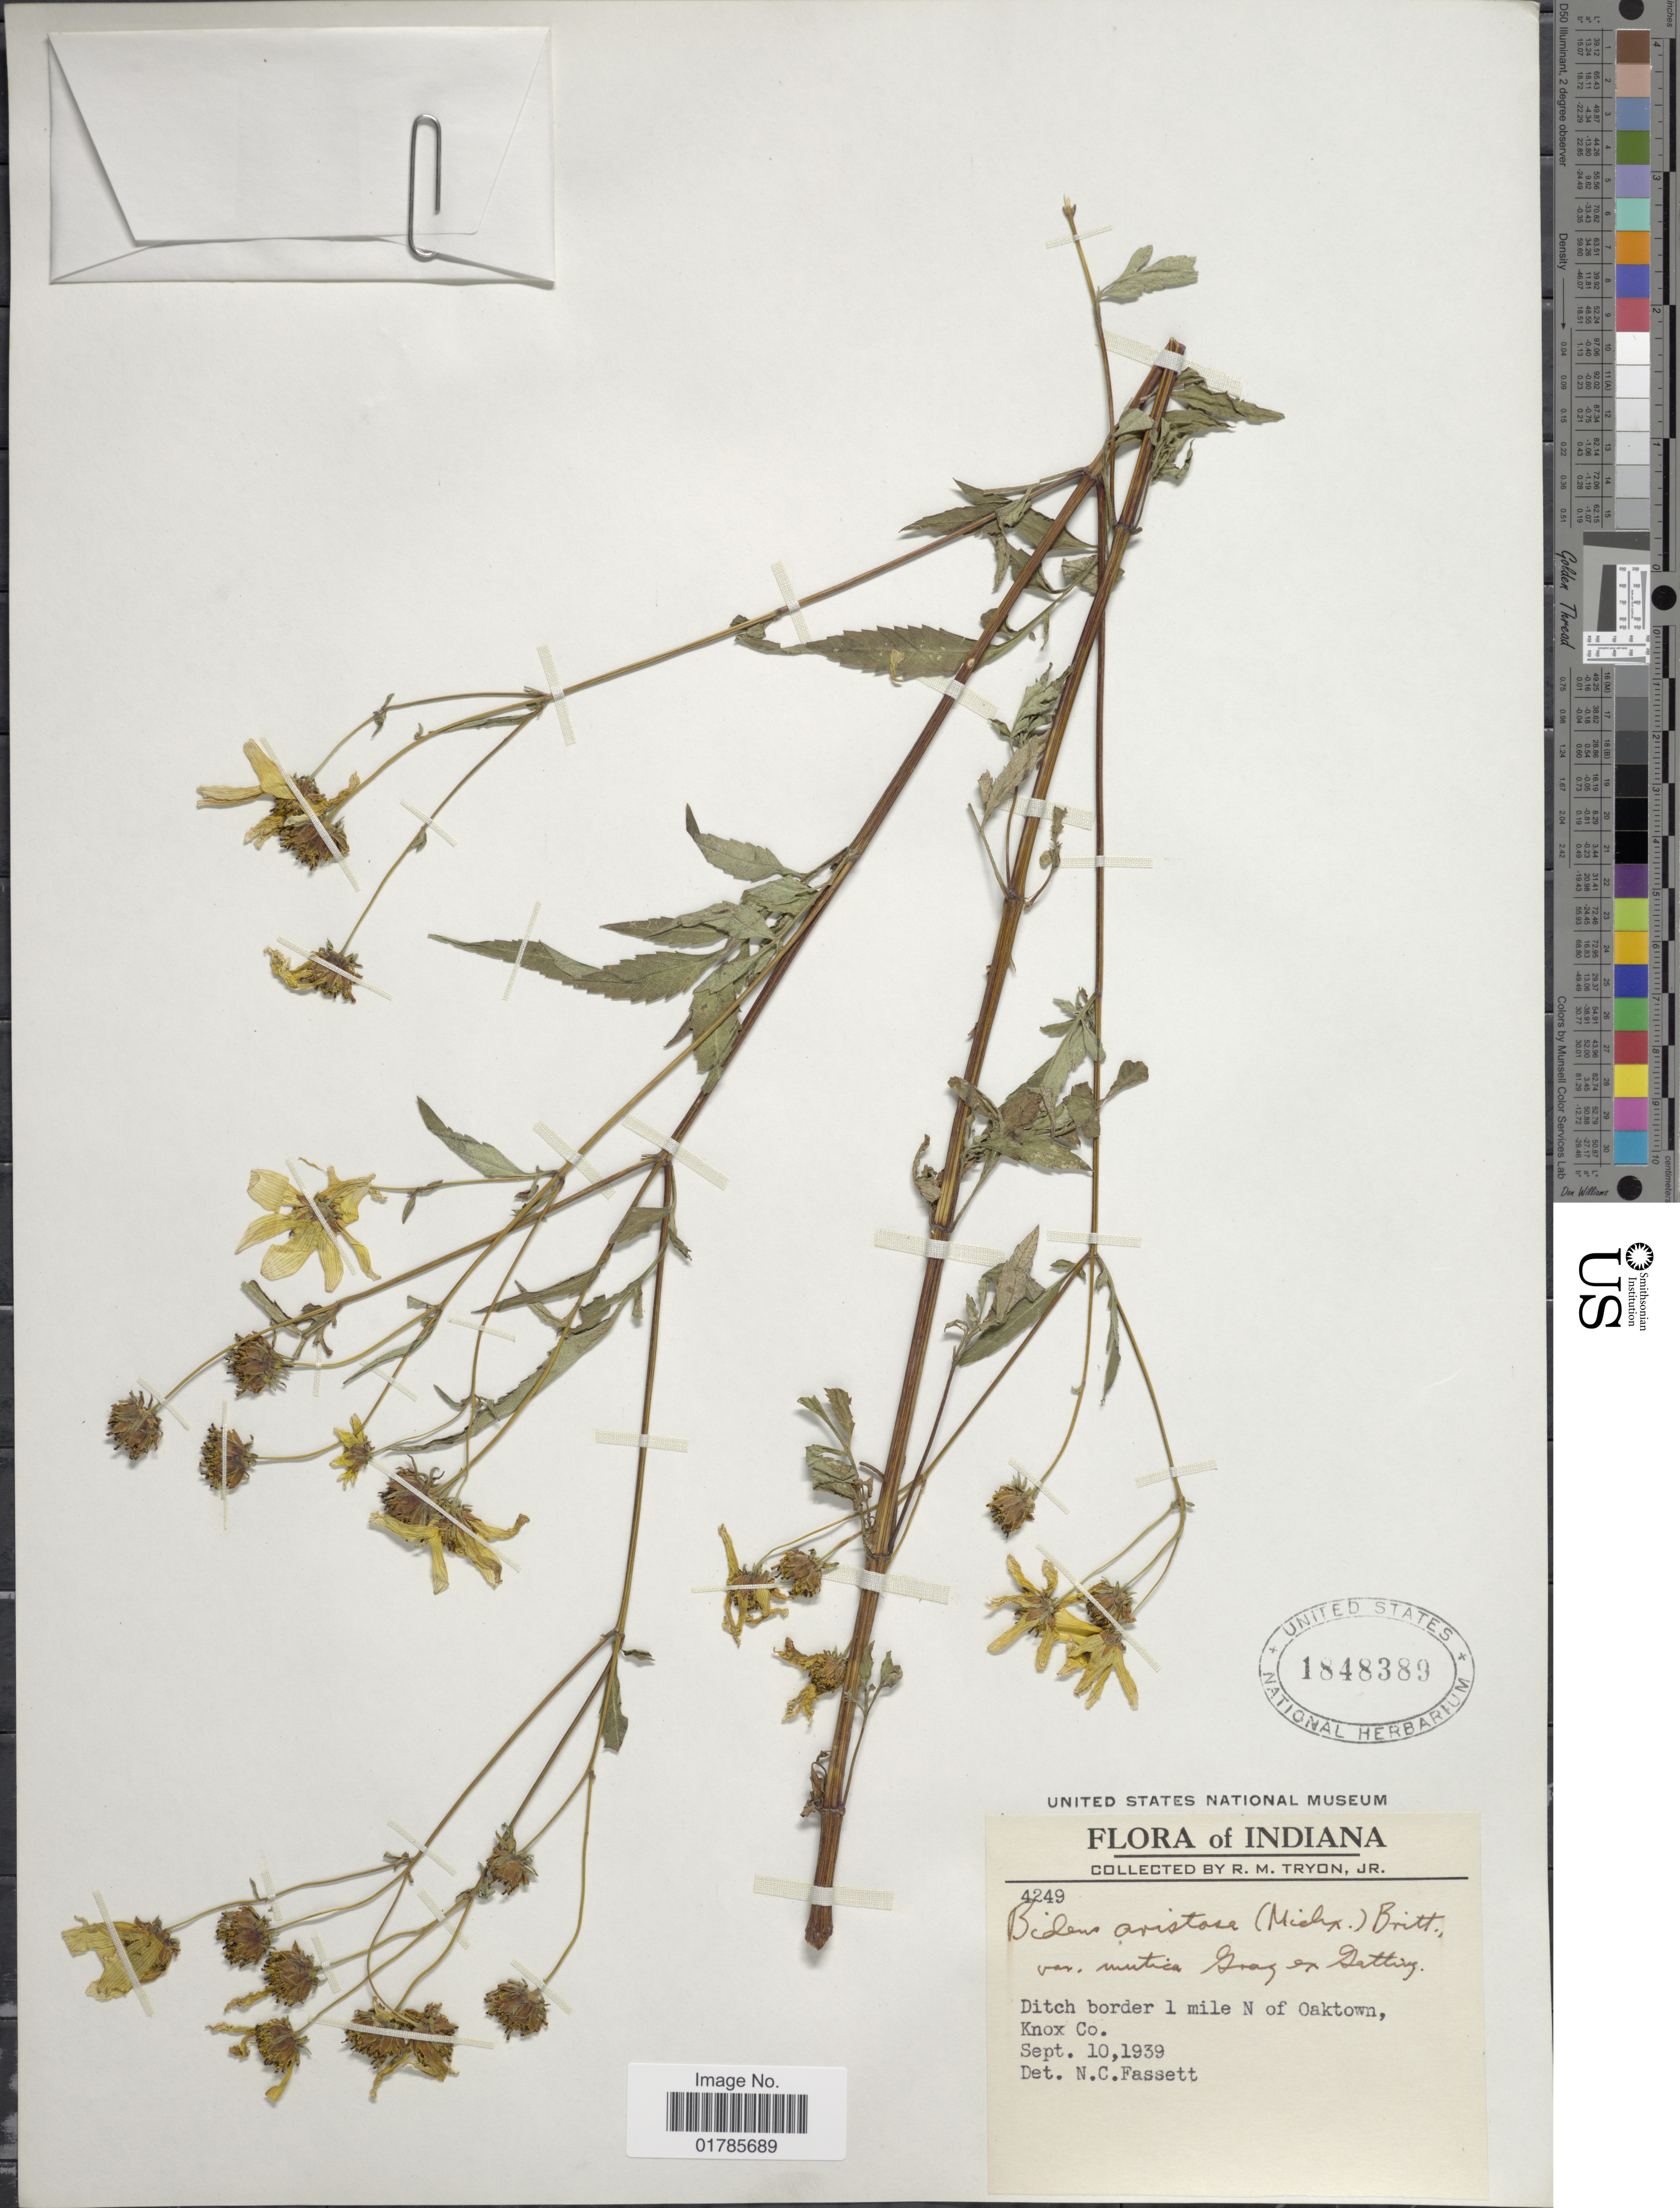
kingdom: Plantae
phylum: Tracheophyta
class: Magnoliopsida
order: Asterales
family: Asteraceae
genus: Bidens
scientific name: Bidens aristosa var. mutica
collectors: R. M. Tryon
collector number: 4249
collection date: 1939-09-10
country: United States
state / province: Indiana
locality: Ditch border 1 mile N of Oaktown, Knox Co.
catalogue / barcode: US 1848389